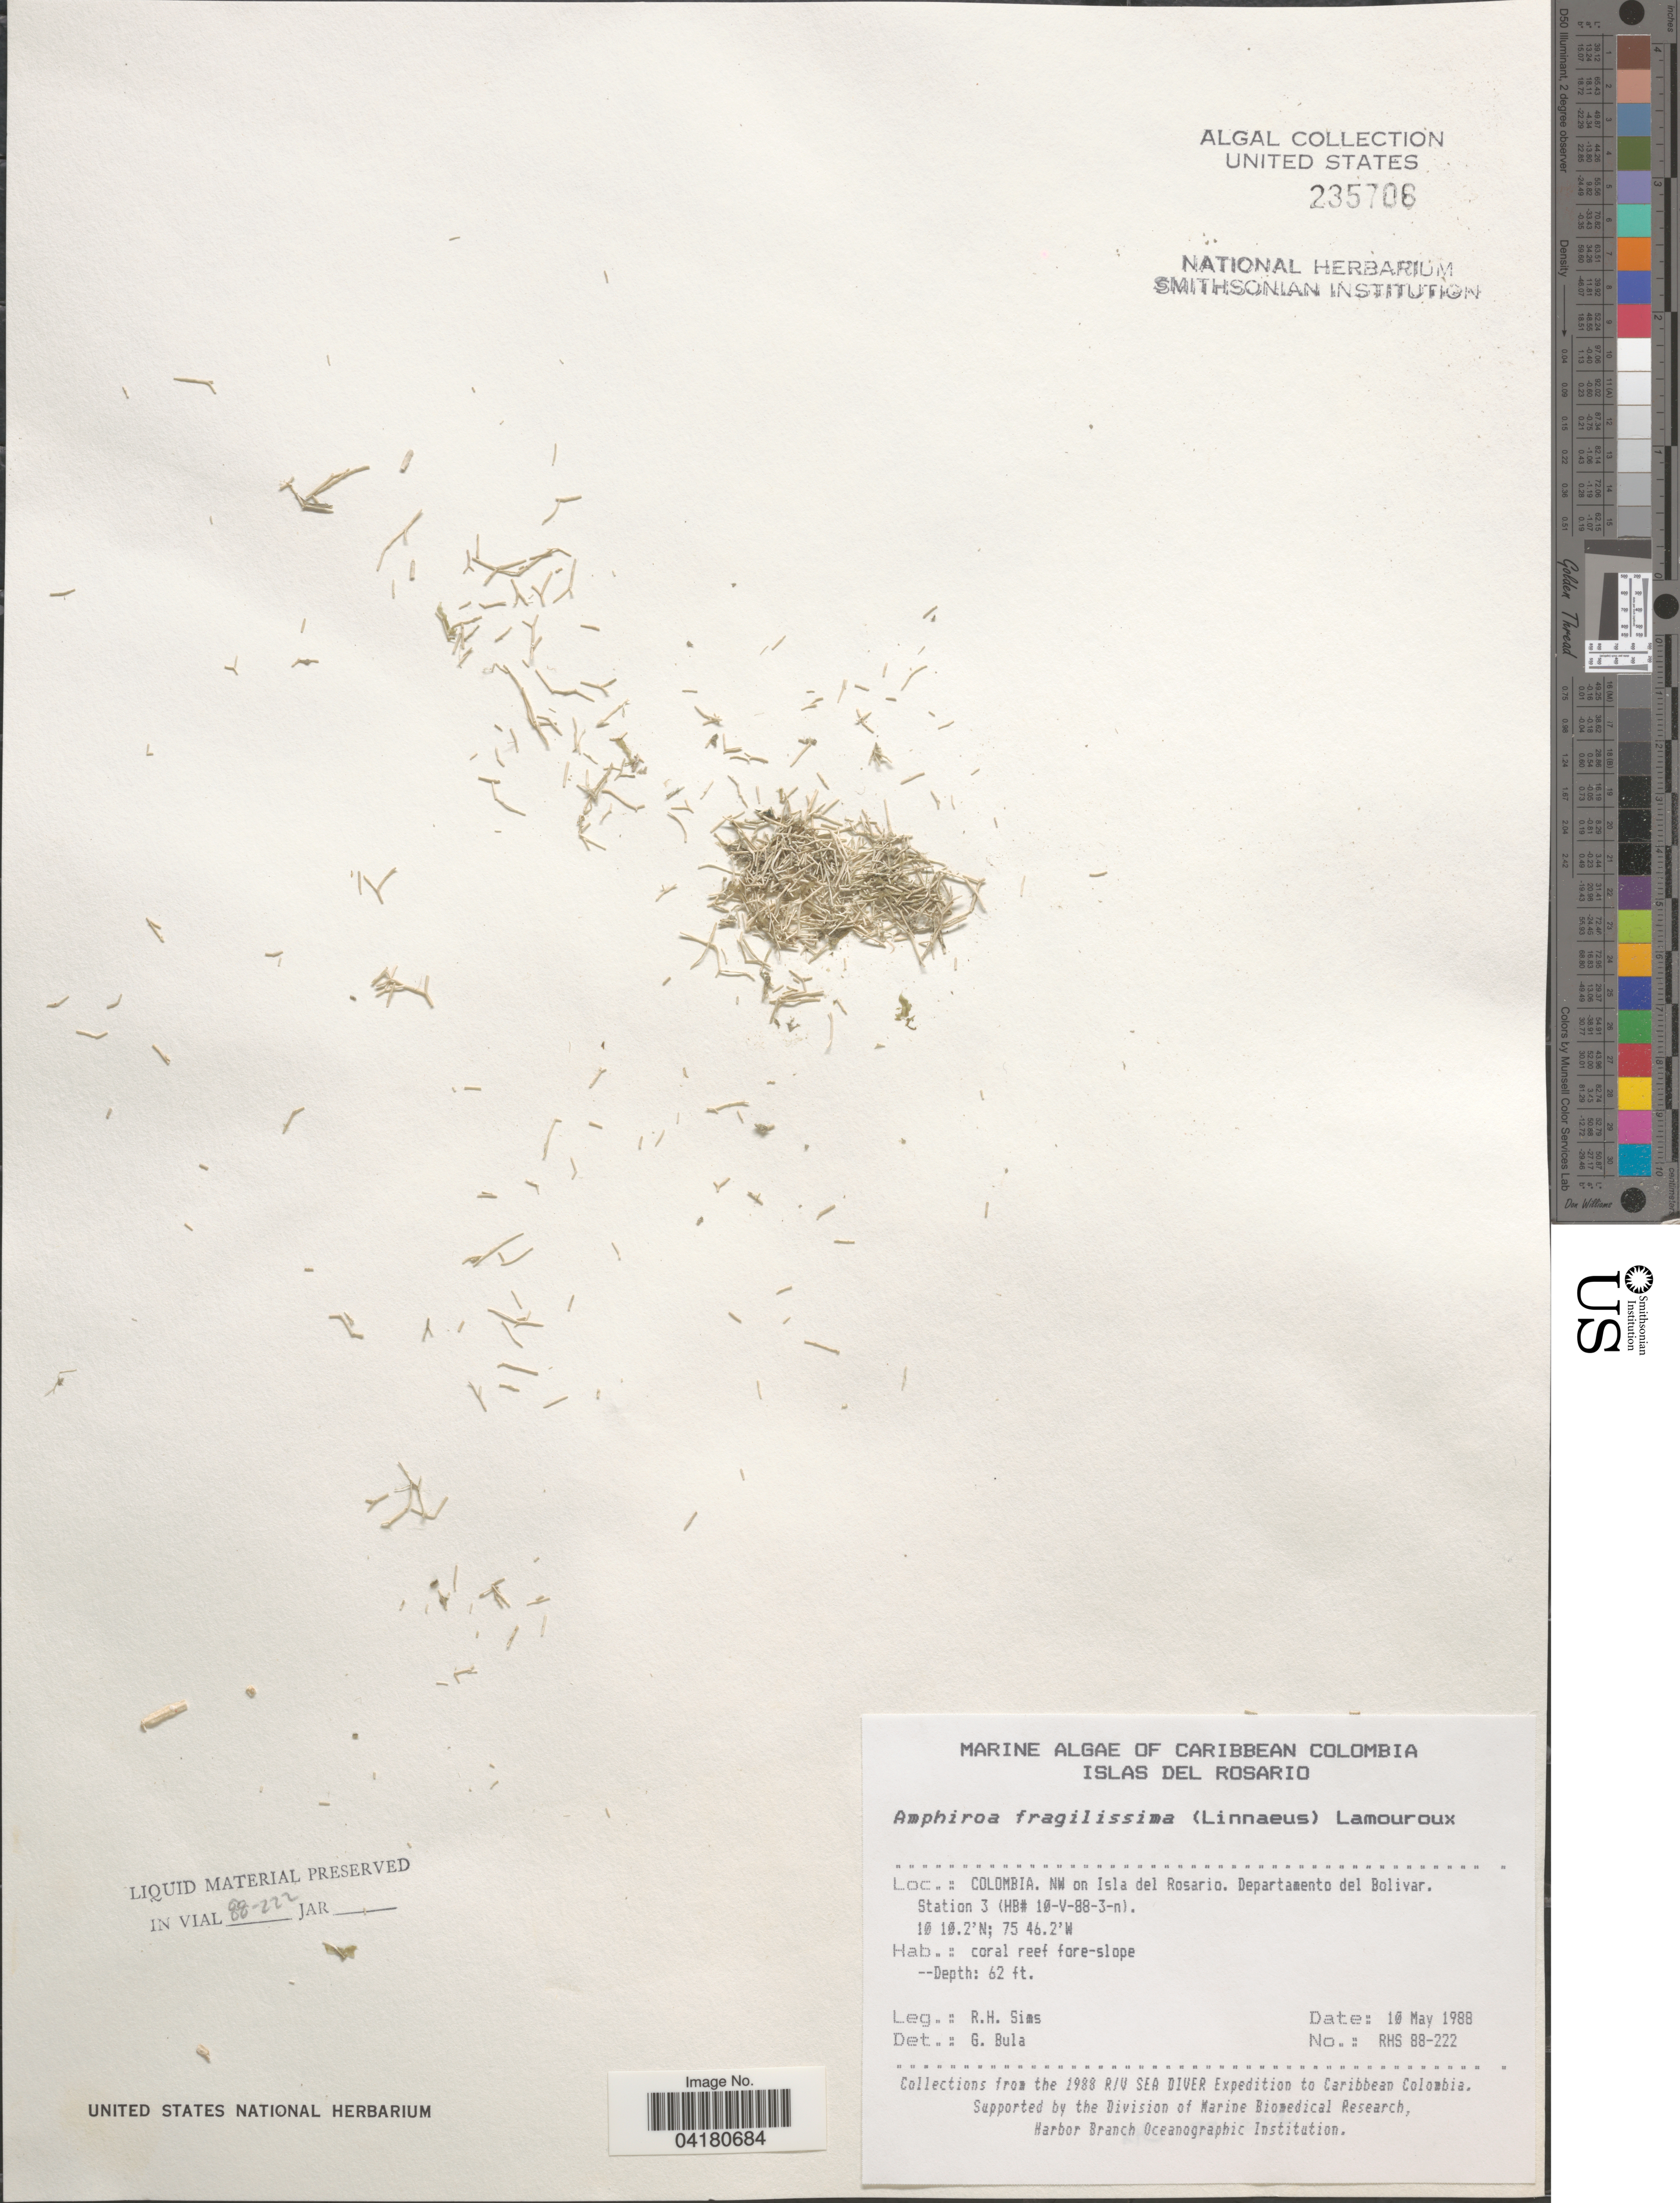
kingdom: Plantae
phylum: Rhodophyta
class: Florideophyceae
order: Corallinales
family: Lithophyllaceae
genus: Amphiroa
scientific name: Amphiroa fragilissima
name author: (L.) J.V.Lamouroux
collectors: R. H. Sims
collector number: RHS88-222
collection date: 1988-05-10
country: Colombia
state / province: Bolívar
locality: Caribbean Colombia. NW on Isla del Rosario. Departamento del Bolivar. Station 3 (HB# 10-V-88-3-n). The 1988 R/V Sea Diver Expedition to Caribbean Colombia.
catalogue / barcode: US 235706